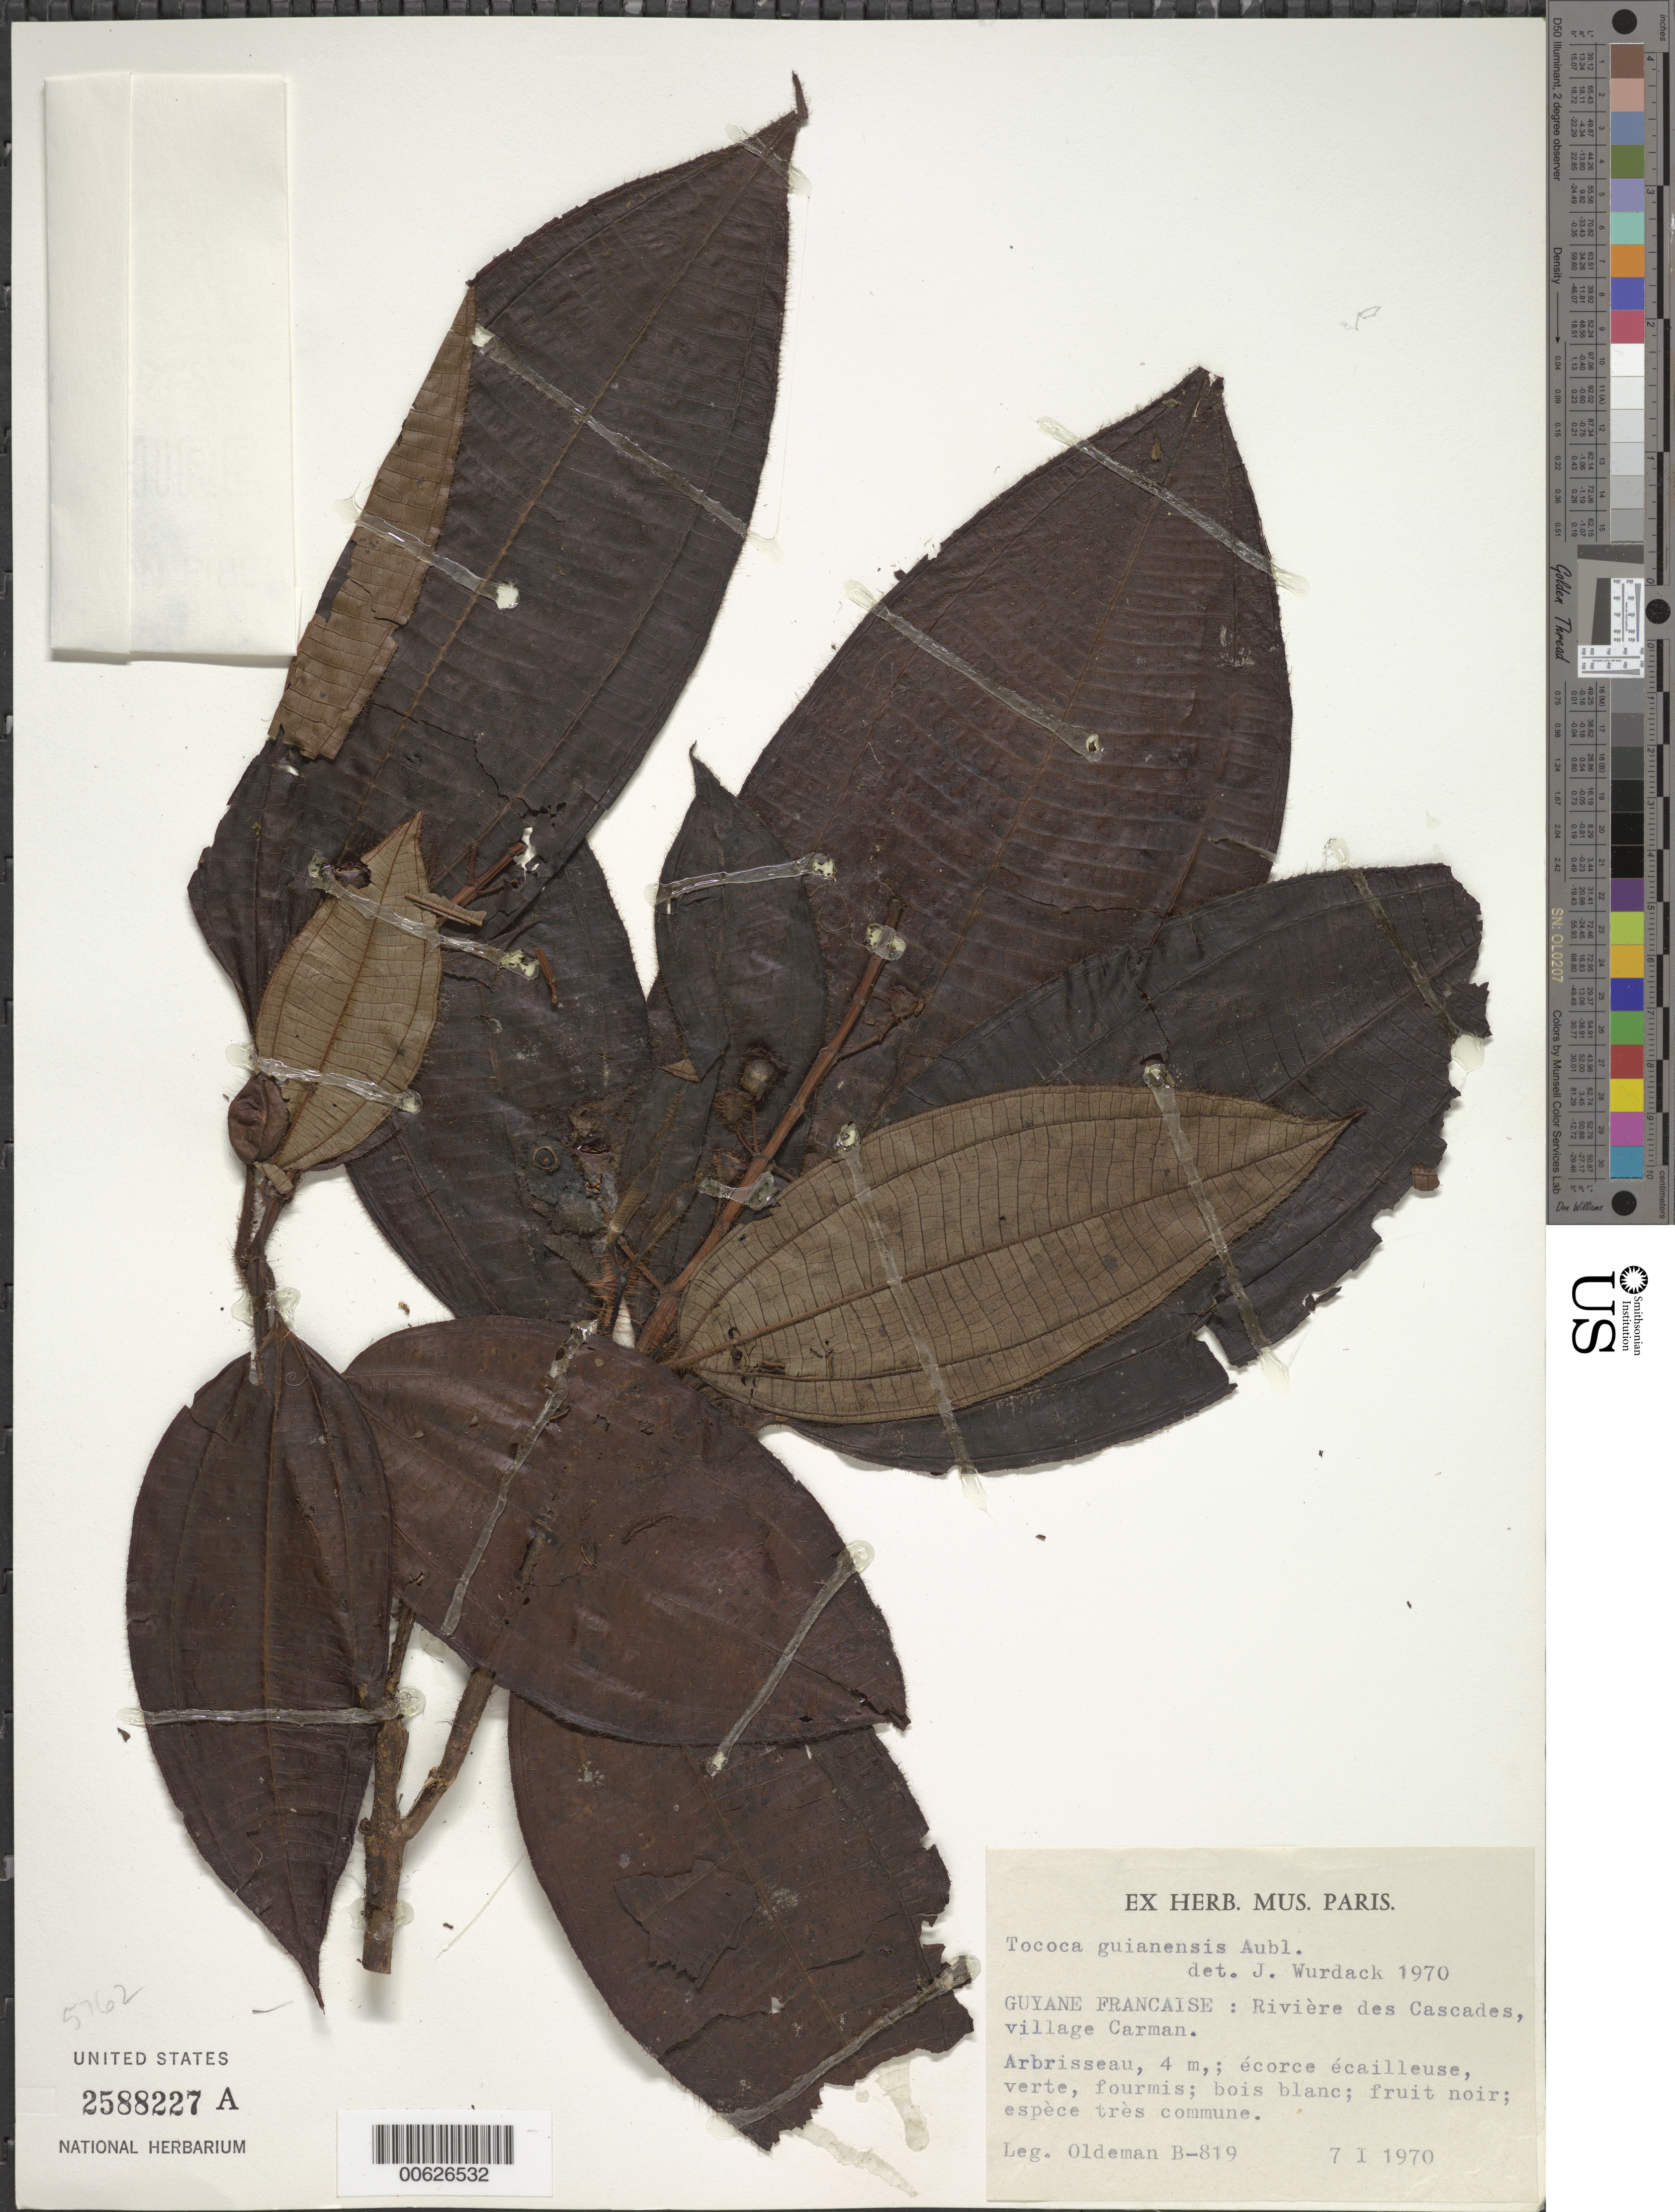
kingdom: Plantae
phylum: Tracheophyta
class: Magnoliopsida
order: Myrtales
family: Melastomataceae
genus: Tococa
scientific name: Tococa guianensis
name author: Aubl.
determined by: Wurdack, John J., (US), US (UNITED STATES)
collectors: R. Oldeman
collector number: B 819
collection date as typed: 7-Jan-70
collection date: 1970-01-07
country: French Guiana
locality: Rivière des Cascades, village Caiman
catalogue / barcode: US 2588227A